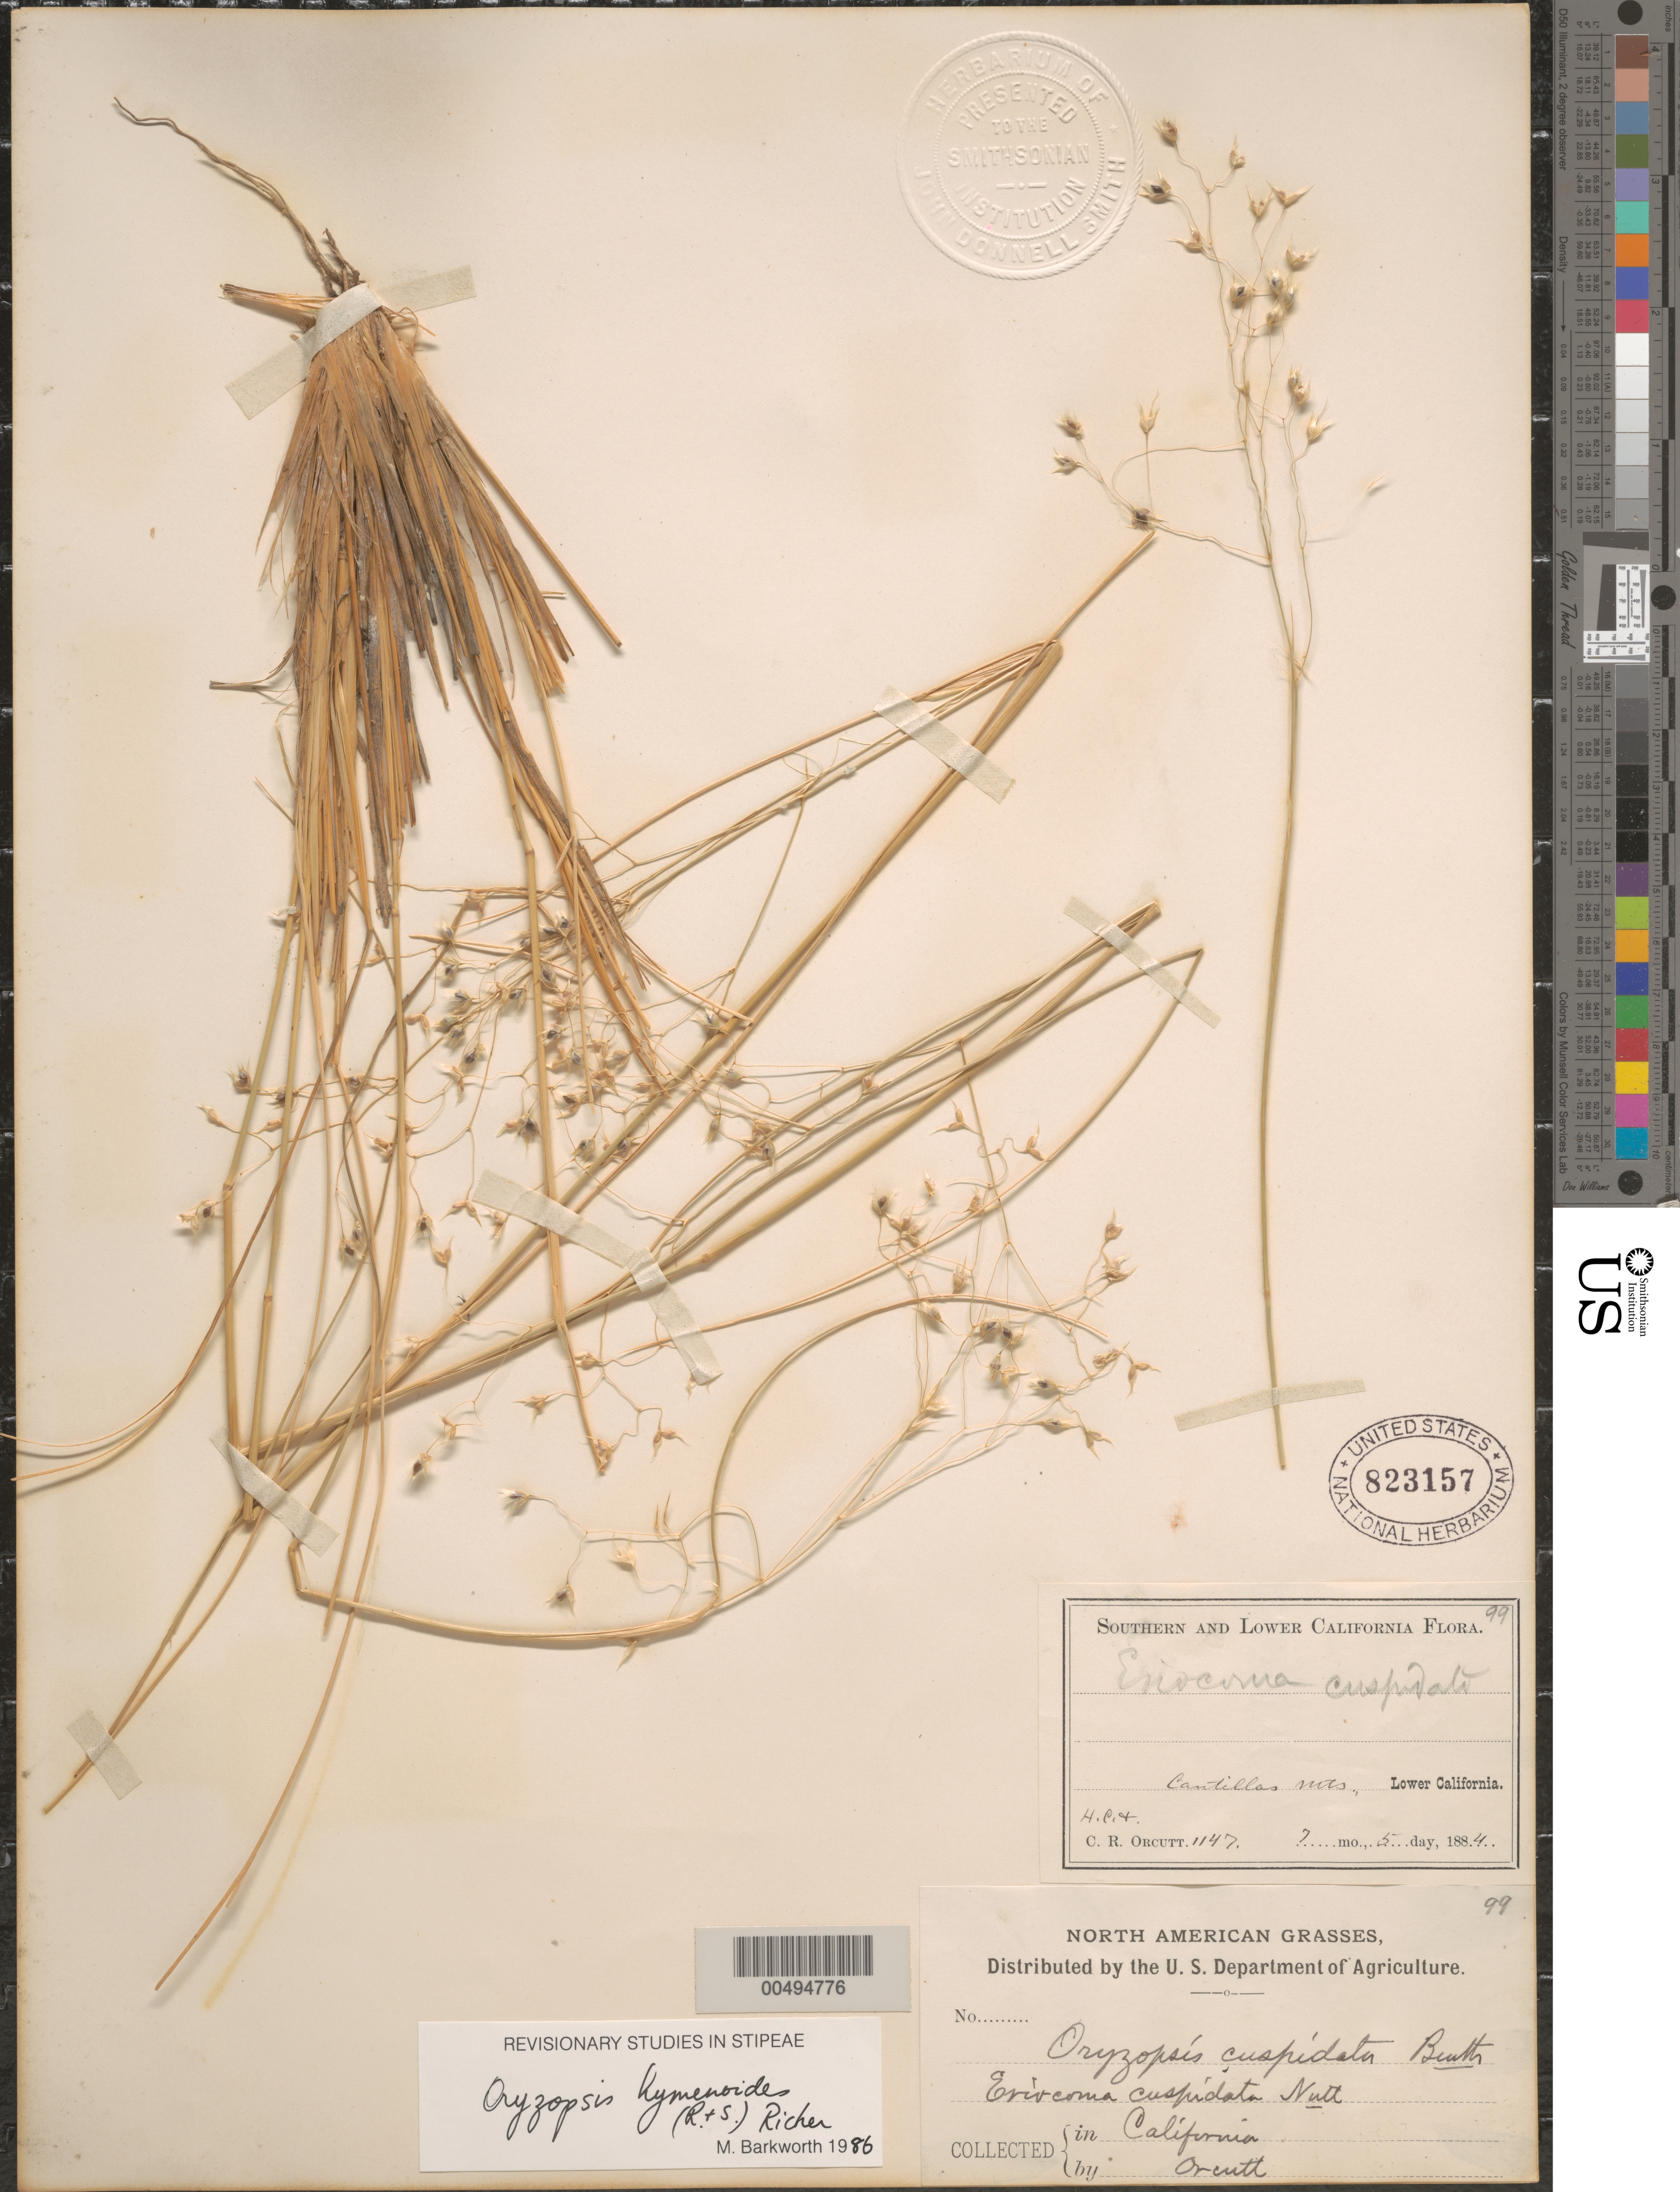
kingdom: Plantae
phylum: Tracheophyta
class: Liliopsida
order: Poales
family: Poaceae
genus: Oryzopsis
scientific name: Oryzopsis hymenoides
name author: (Roem. & Schult.) Ricker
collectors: C. R. Orcutt & H. C. Orcutt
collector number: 1147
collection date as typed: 5 Jul 1884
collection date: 1884-07-05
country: Mexico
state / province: Baja California Norte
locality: Cantillas Mts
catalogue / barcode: US 823157